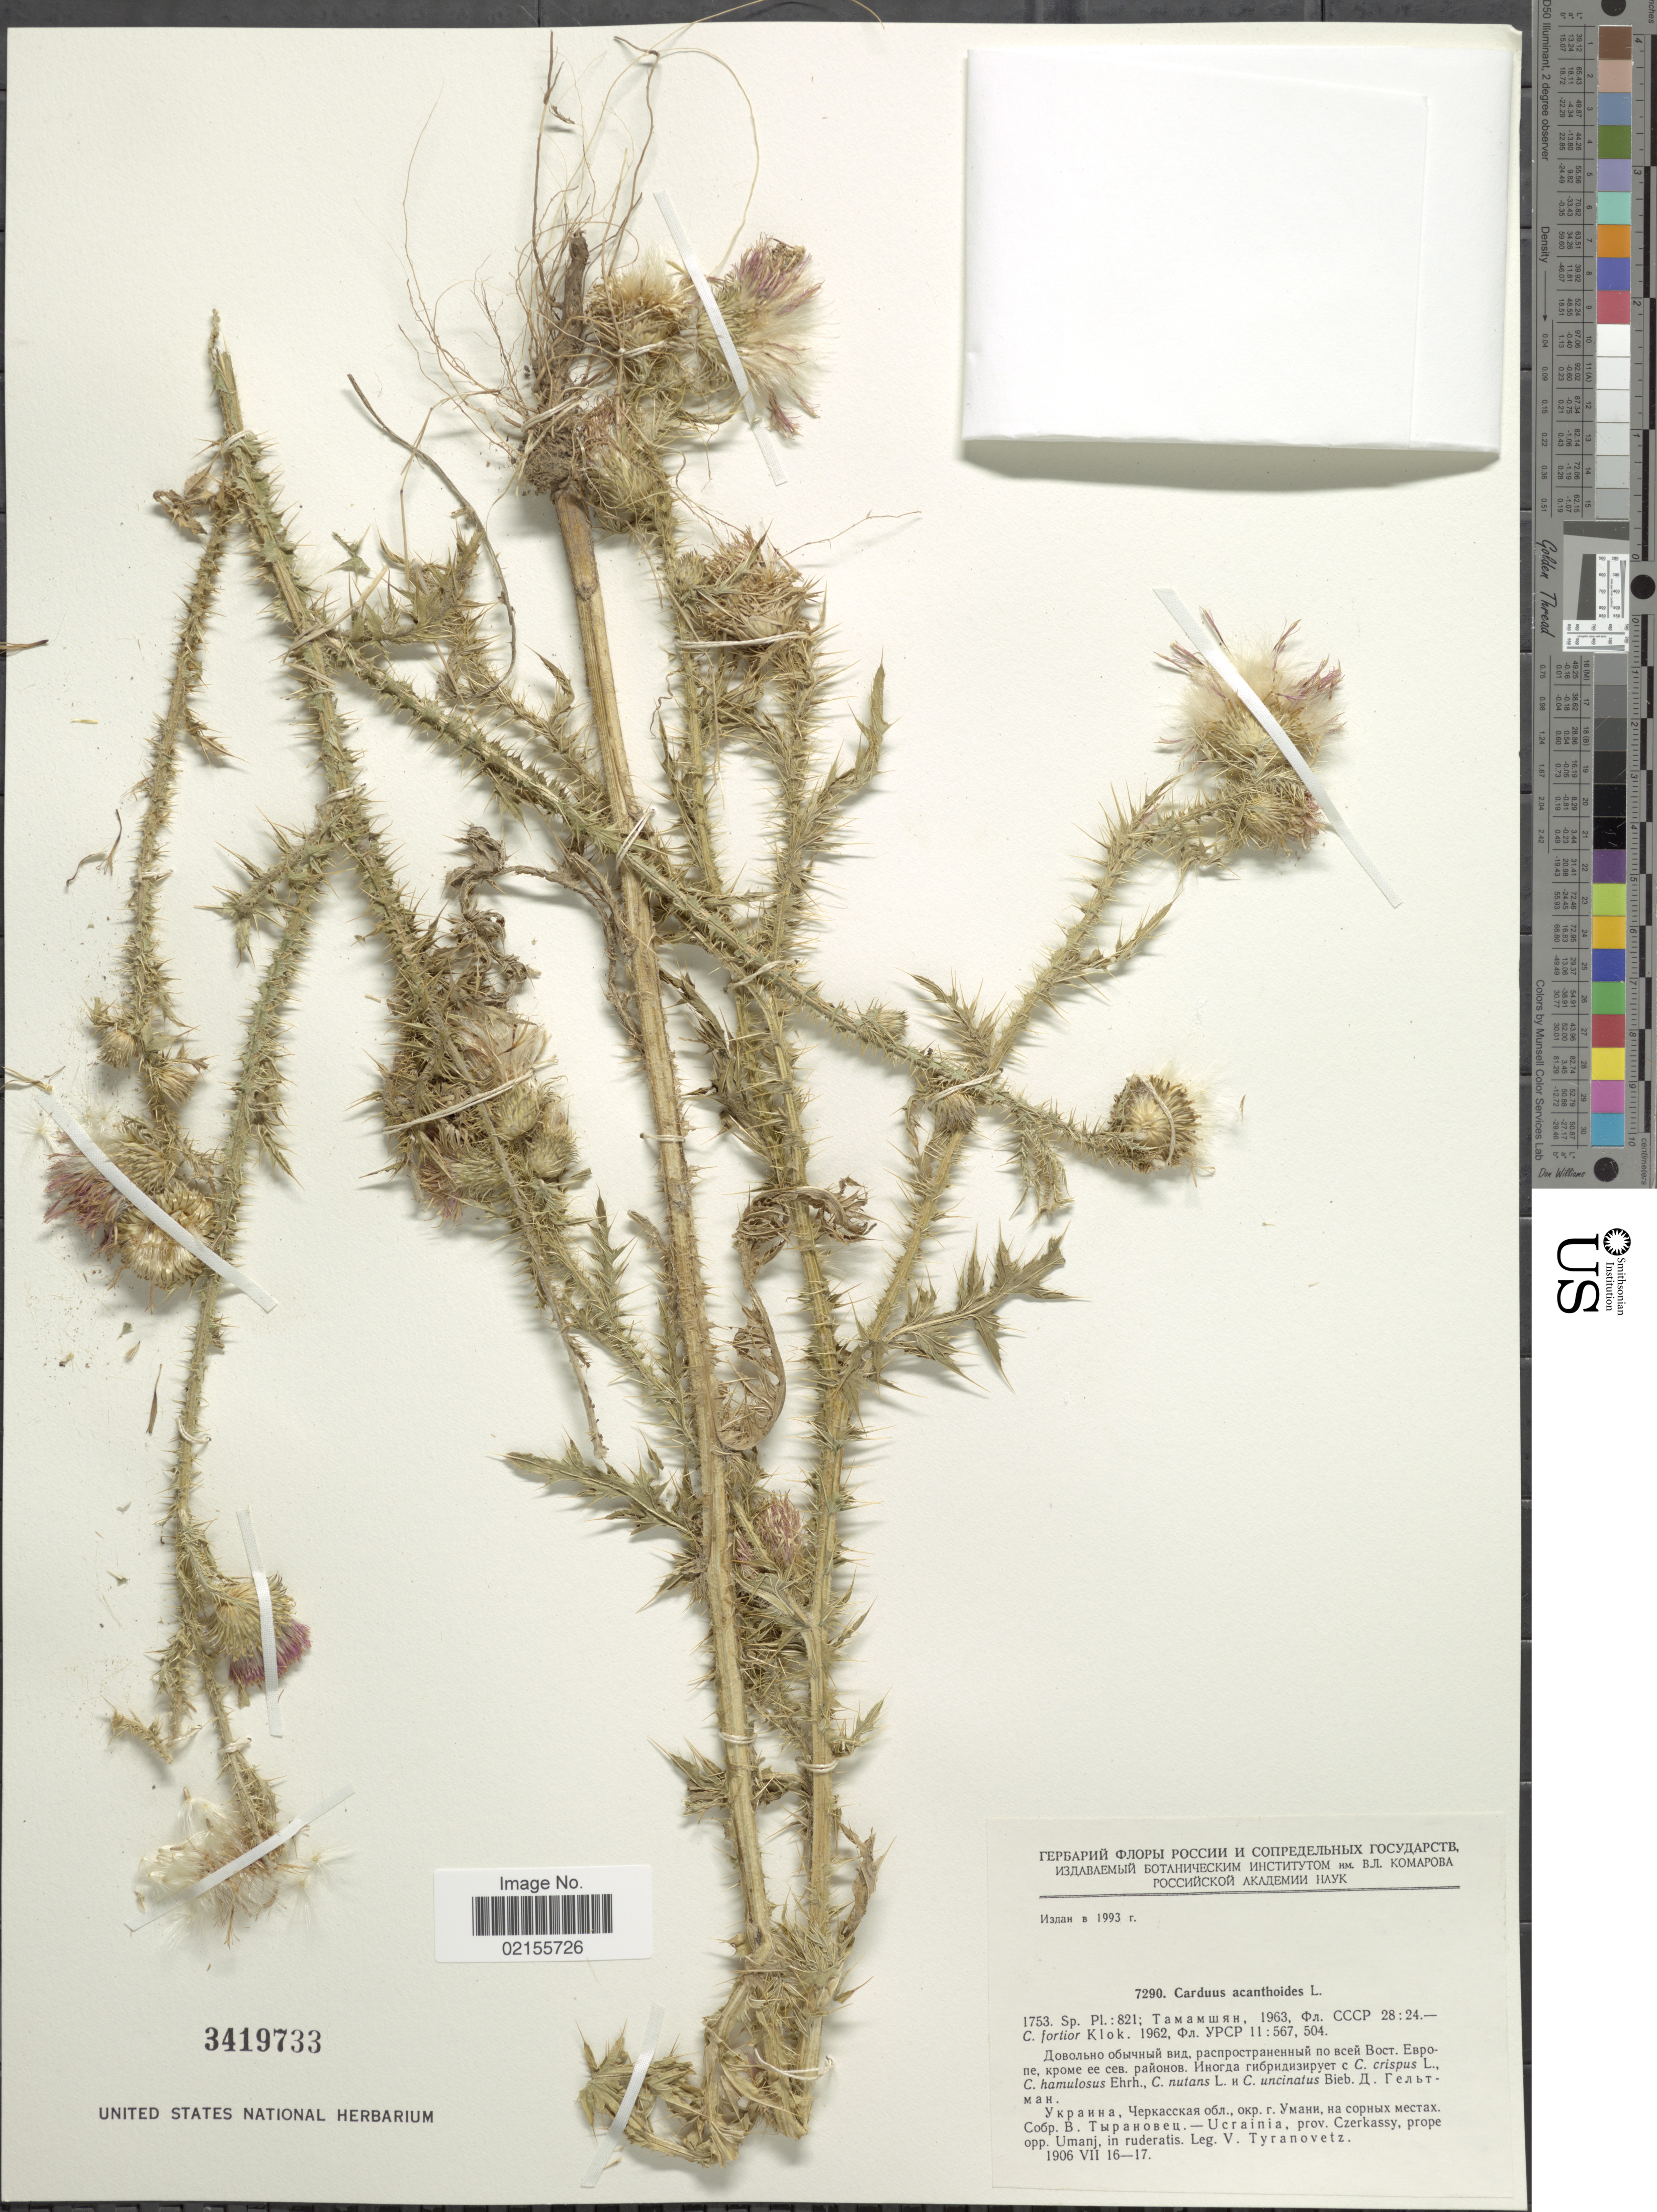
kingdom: Plantae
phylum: Tracheophyta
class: Magnoliopsida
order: Asterales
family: Asteraceae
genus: Carduus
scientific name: Carduus acanthoides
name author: L.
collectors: V. Tyranovetz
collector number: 7290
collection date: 1906-07-16/1906-07-17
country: Ukraine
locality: Prov. Czerkassy, prope opp. Umanj, in ruderatis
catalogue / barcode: US 3419733